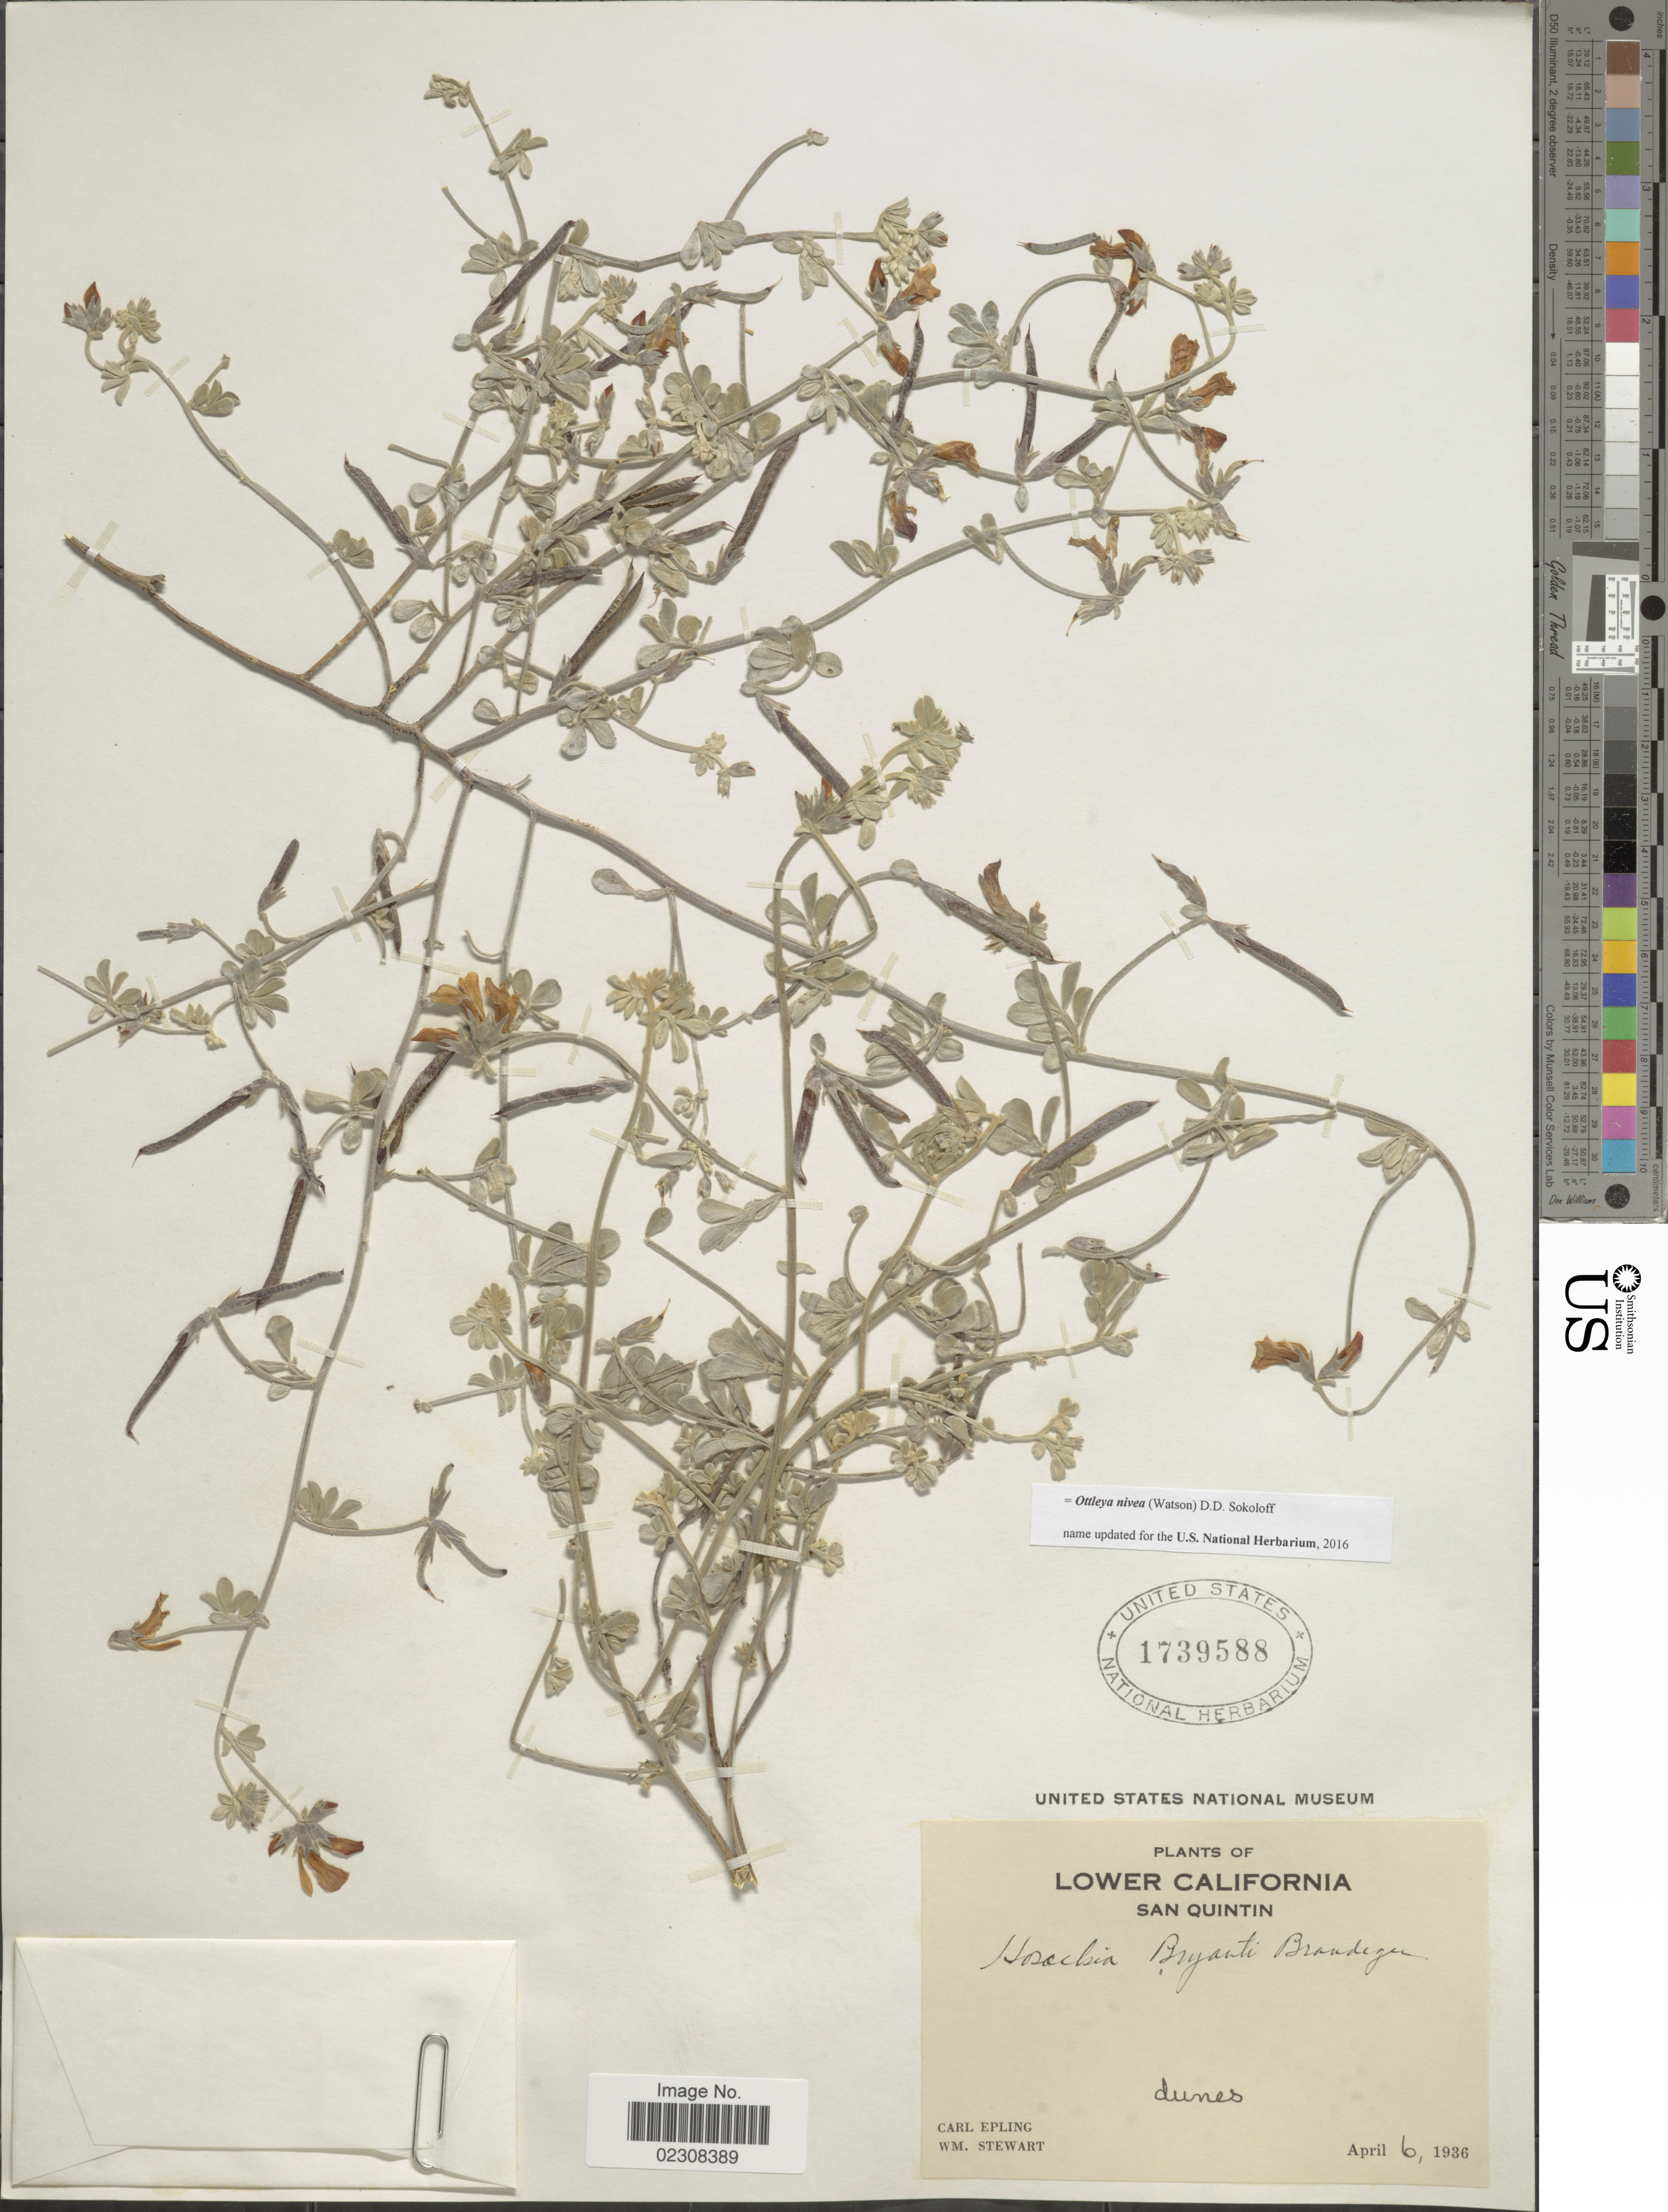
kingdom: Plantae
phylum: Tracheophyta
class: Magnoliopsida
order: Fabales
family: Fabaceae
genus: Ottleya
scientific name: Ottleya nivea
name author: (Watson) D.D. Sokoloff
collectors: C. C. Epling & W. Stewart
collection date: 1936-04-06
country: Mexico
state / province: Baja California Norte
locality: Lower California, San Quintin, dunes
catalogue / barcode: US 1739588